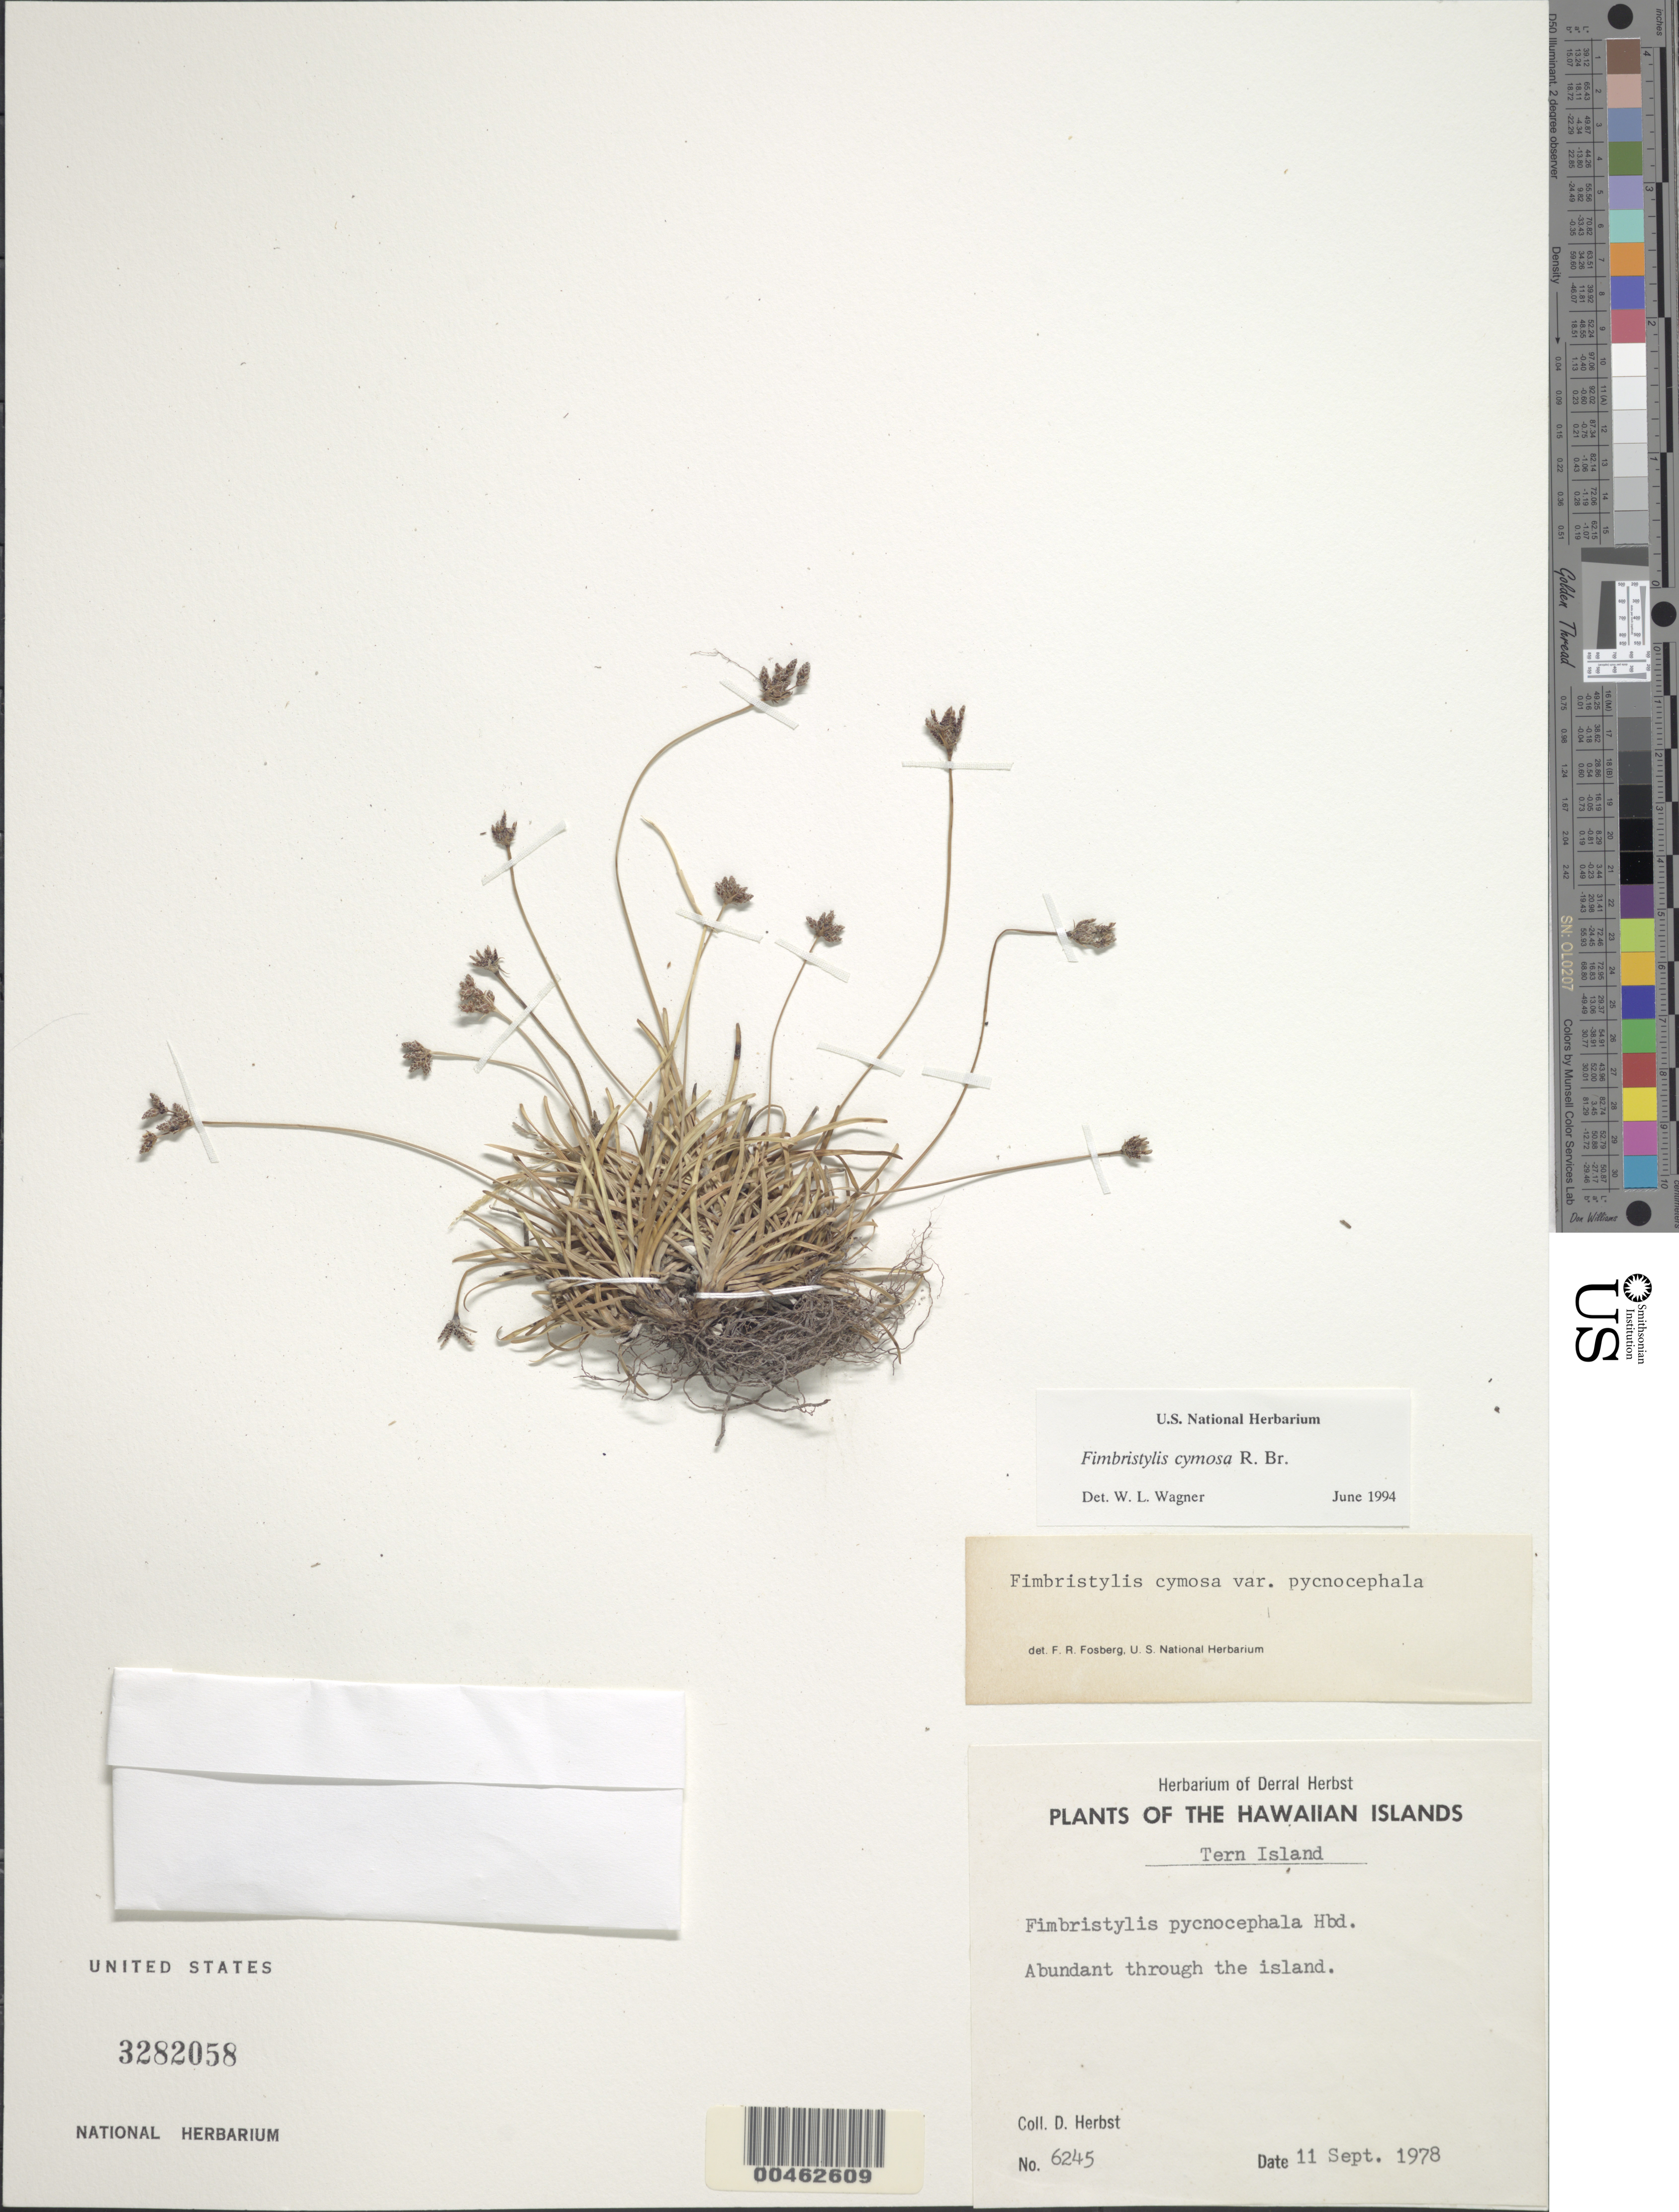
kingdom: Plantae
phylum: Tracheophyta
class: Liliopsida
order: Poales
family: Cyperaceae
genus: Fimbristylis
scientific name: Fimbristylis cymosa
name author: R. Br.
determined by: Wagner, W. L., (BOT), Smithsonian Institution - National Museum of Natural History (UNITED STATES)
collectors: D. R. Herbst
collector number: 6245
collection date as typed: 11 Sep 1978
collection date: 1978-09-11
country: United States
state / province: Hawaii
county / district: Honolulu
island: Oahu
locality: Tern Island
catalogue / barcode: US 3282058